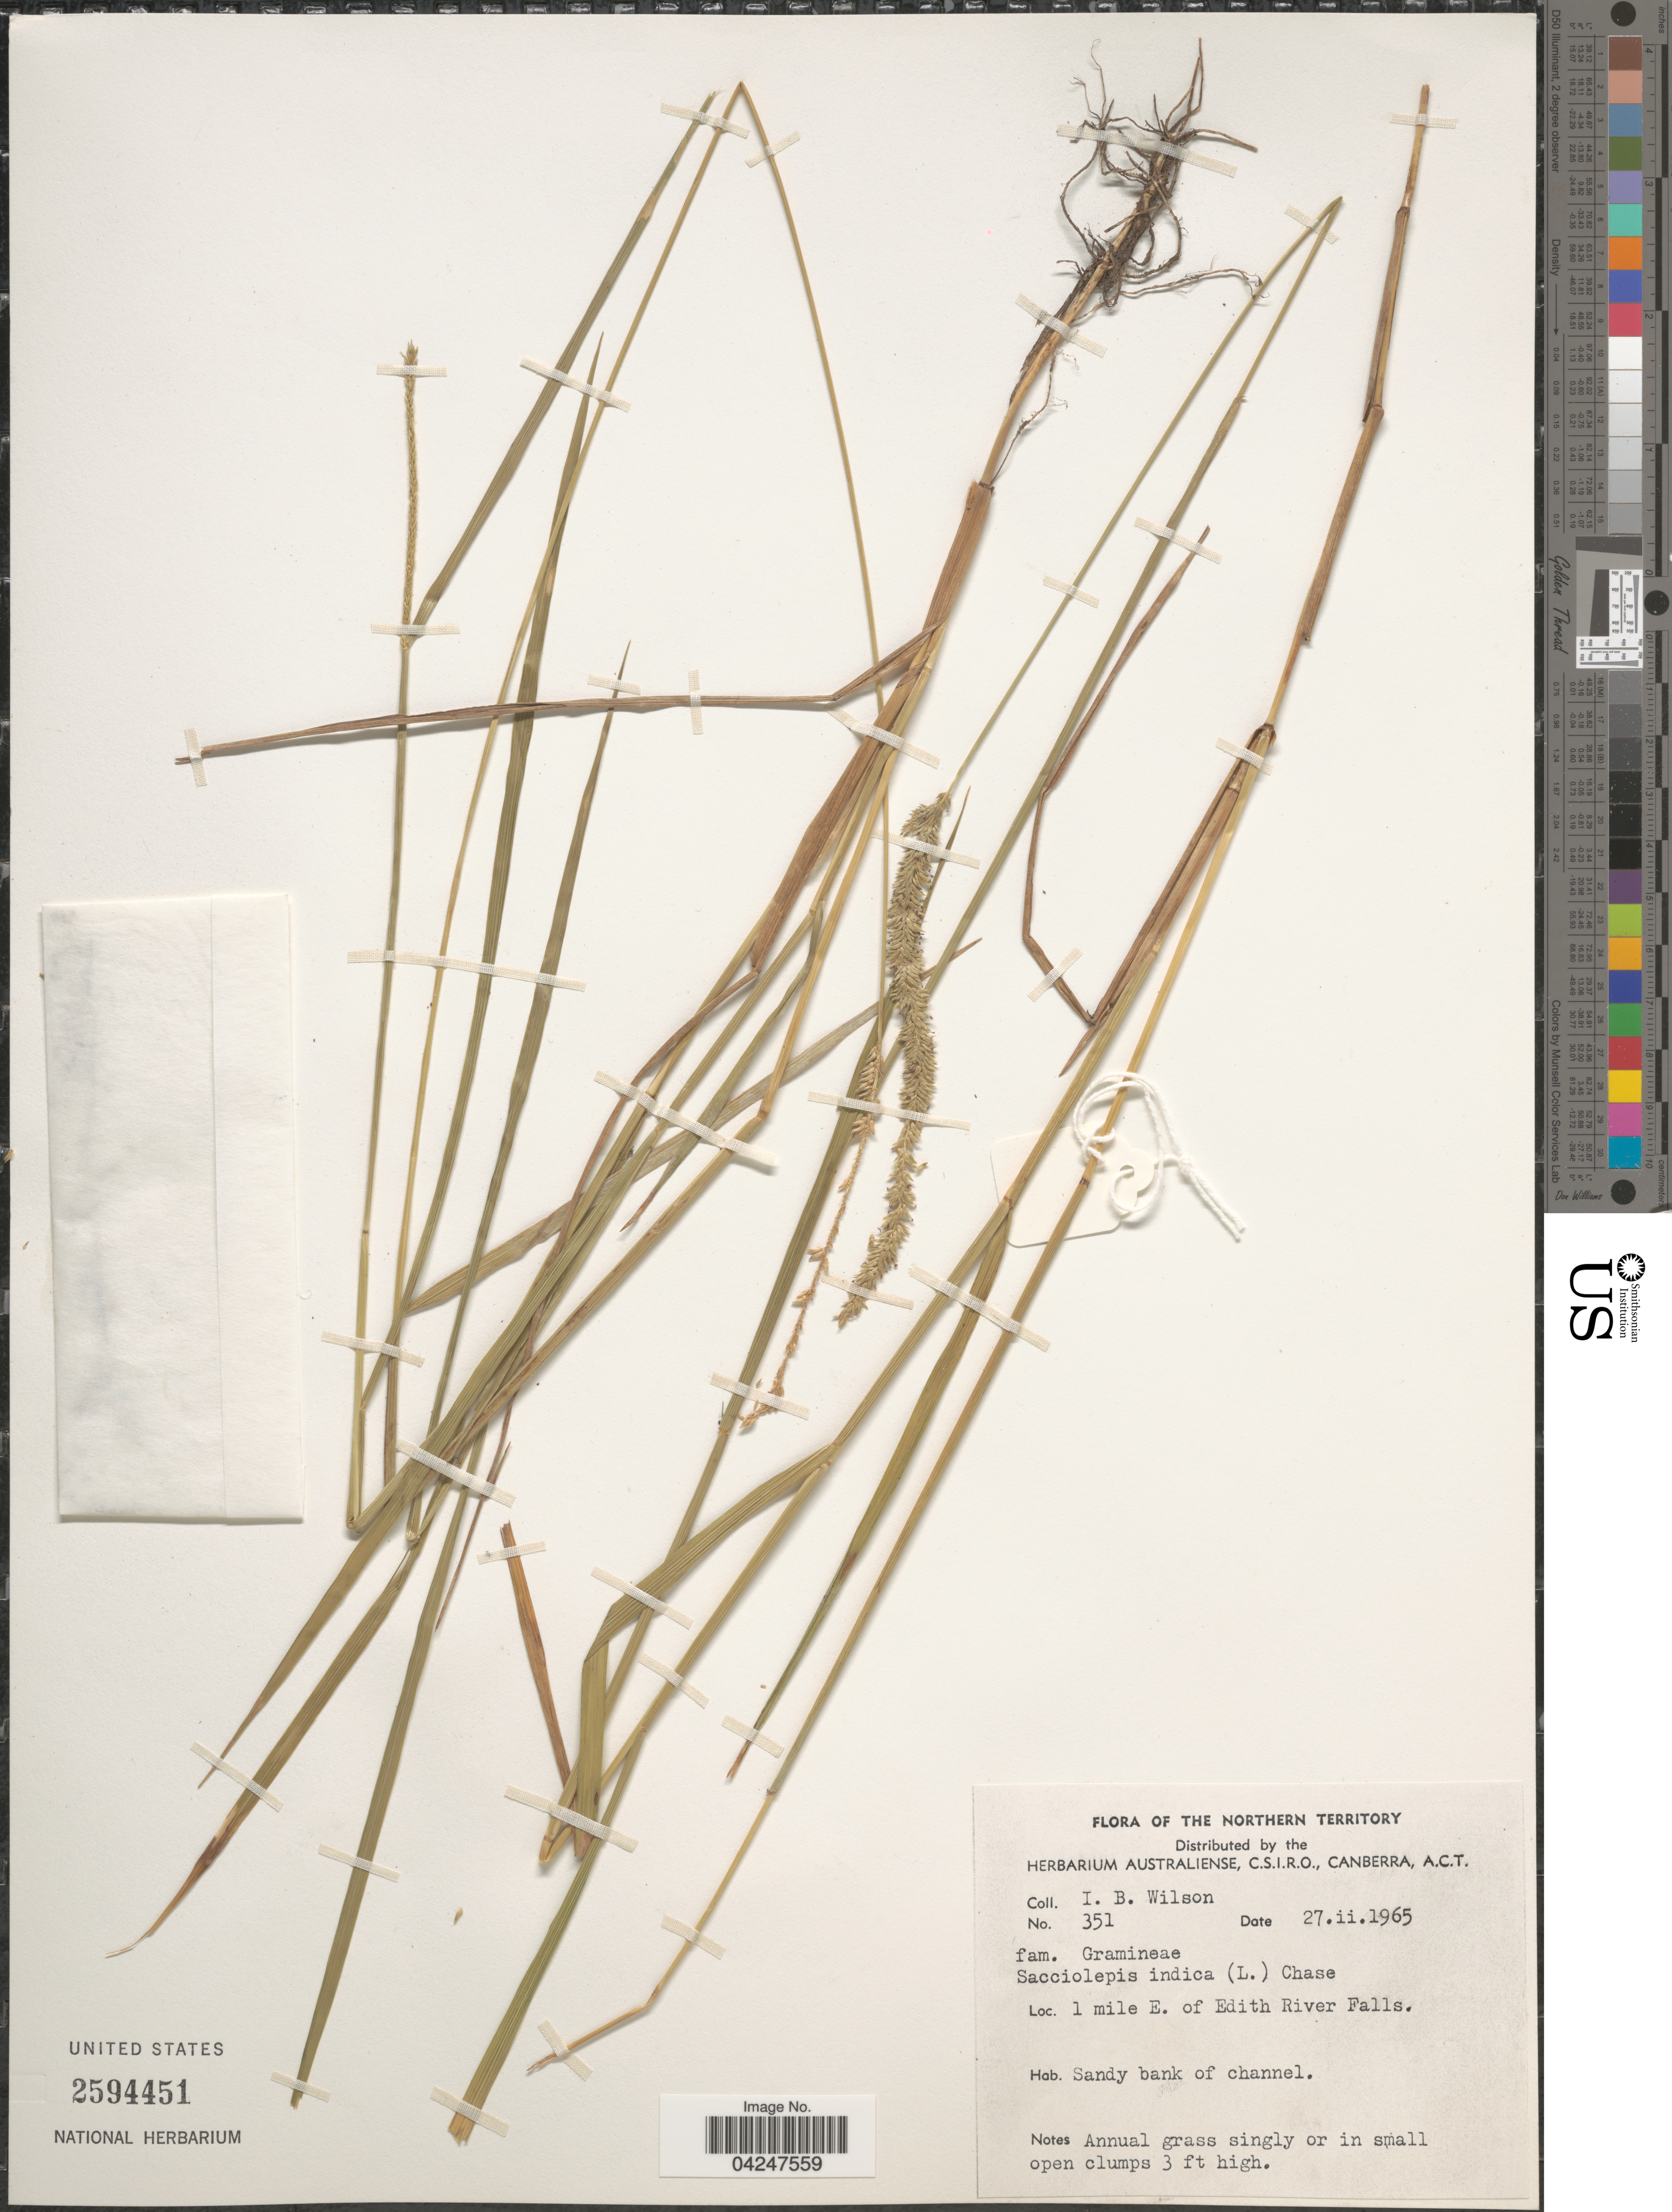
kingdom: Plantae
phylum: Tracheophyta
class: Liliopsida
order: Poales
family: Poaceae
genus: Sacciolepis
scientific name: Sacciolepis indica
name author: (L.) Chase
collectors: I. B. Wilson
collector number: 351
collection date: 1965-02-27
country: Australia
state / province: Northern Territory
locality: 1 mile E. of Edith River Falls. Sandy bank of channel.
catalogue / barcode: US 2594451